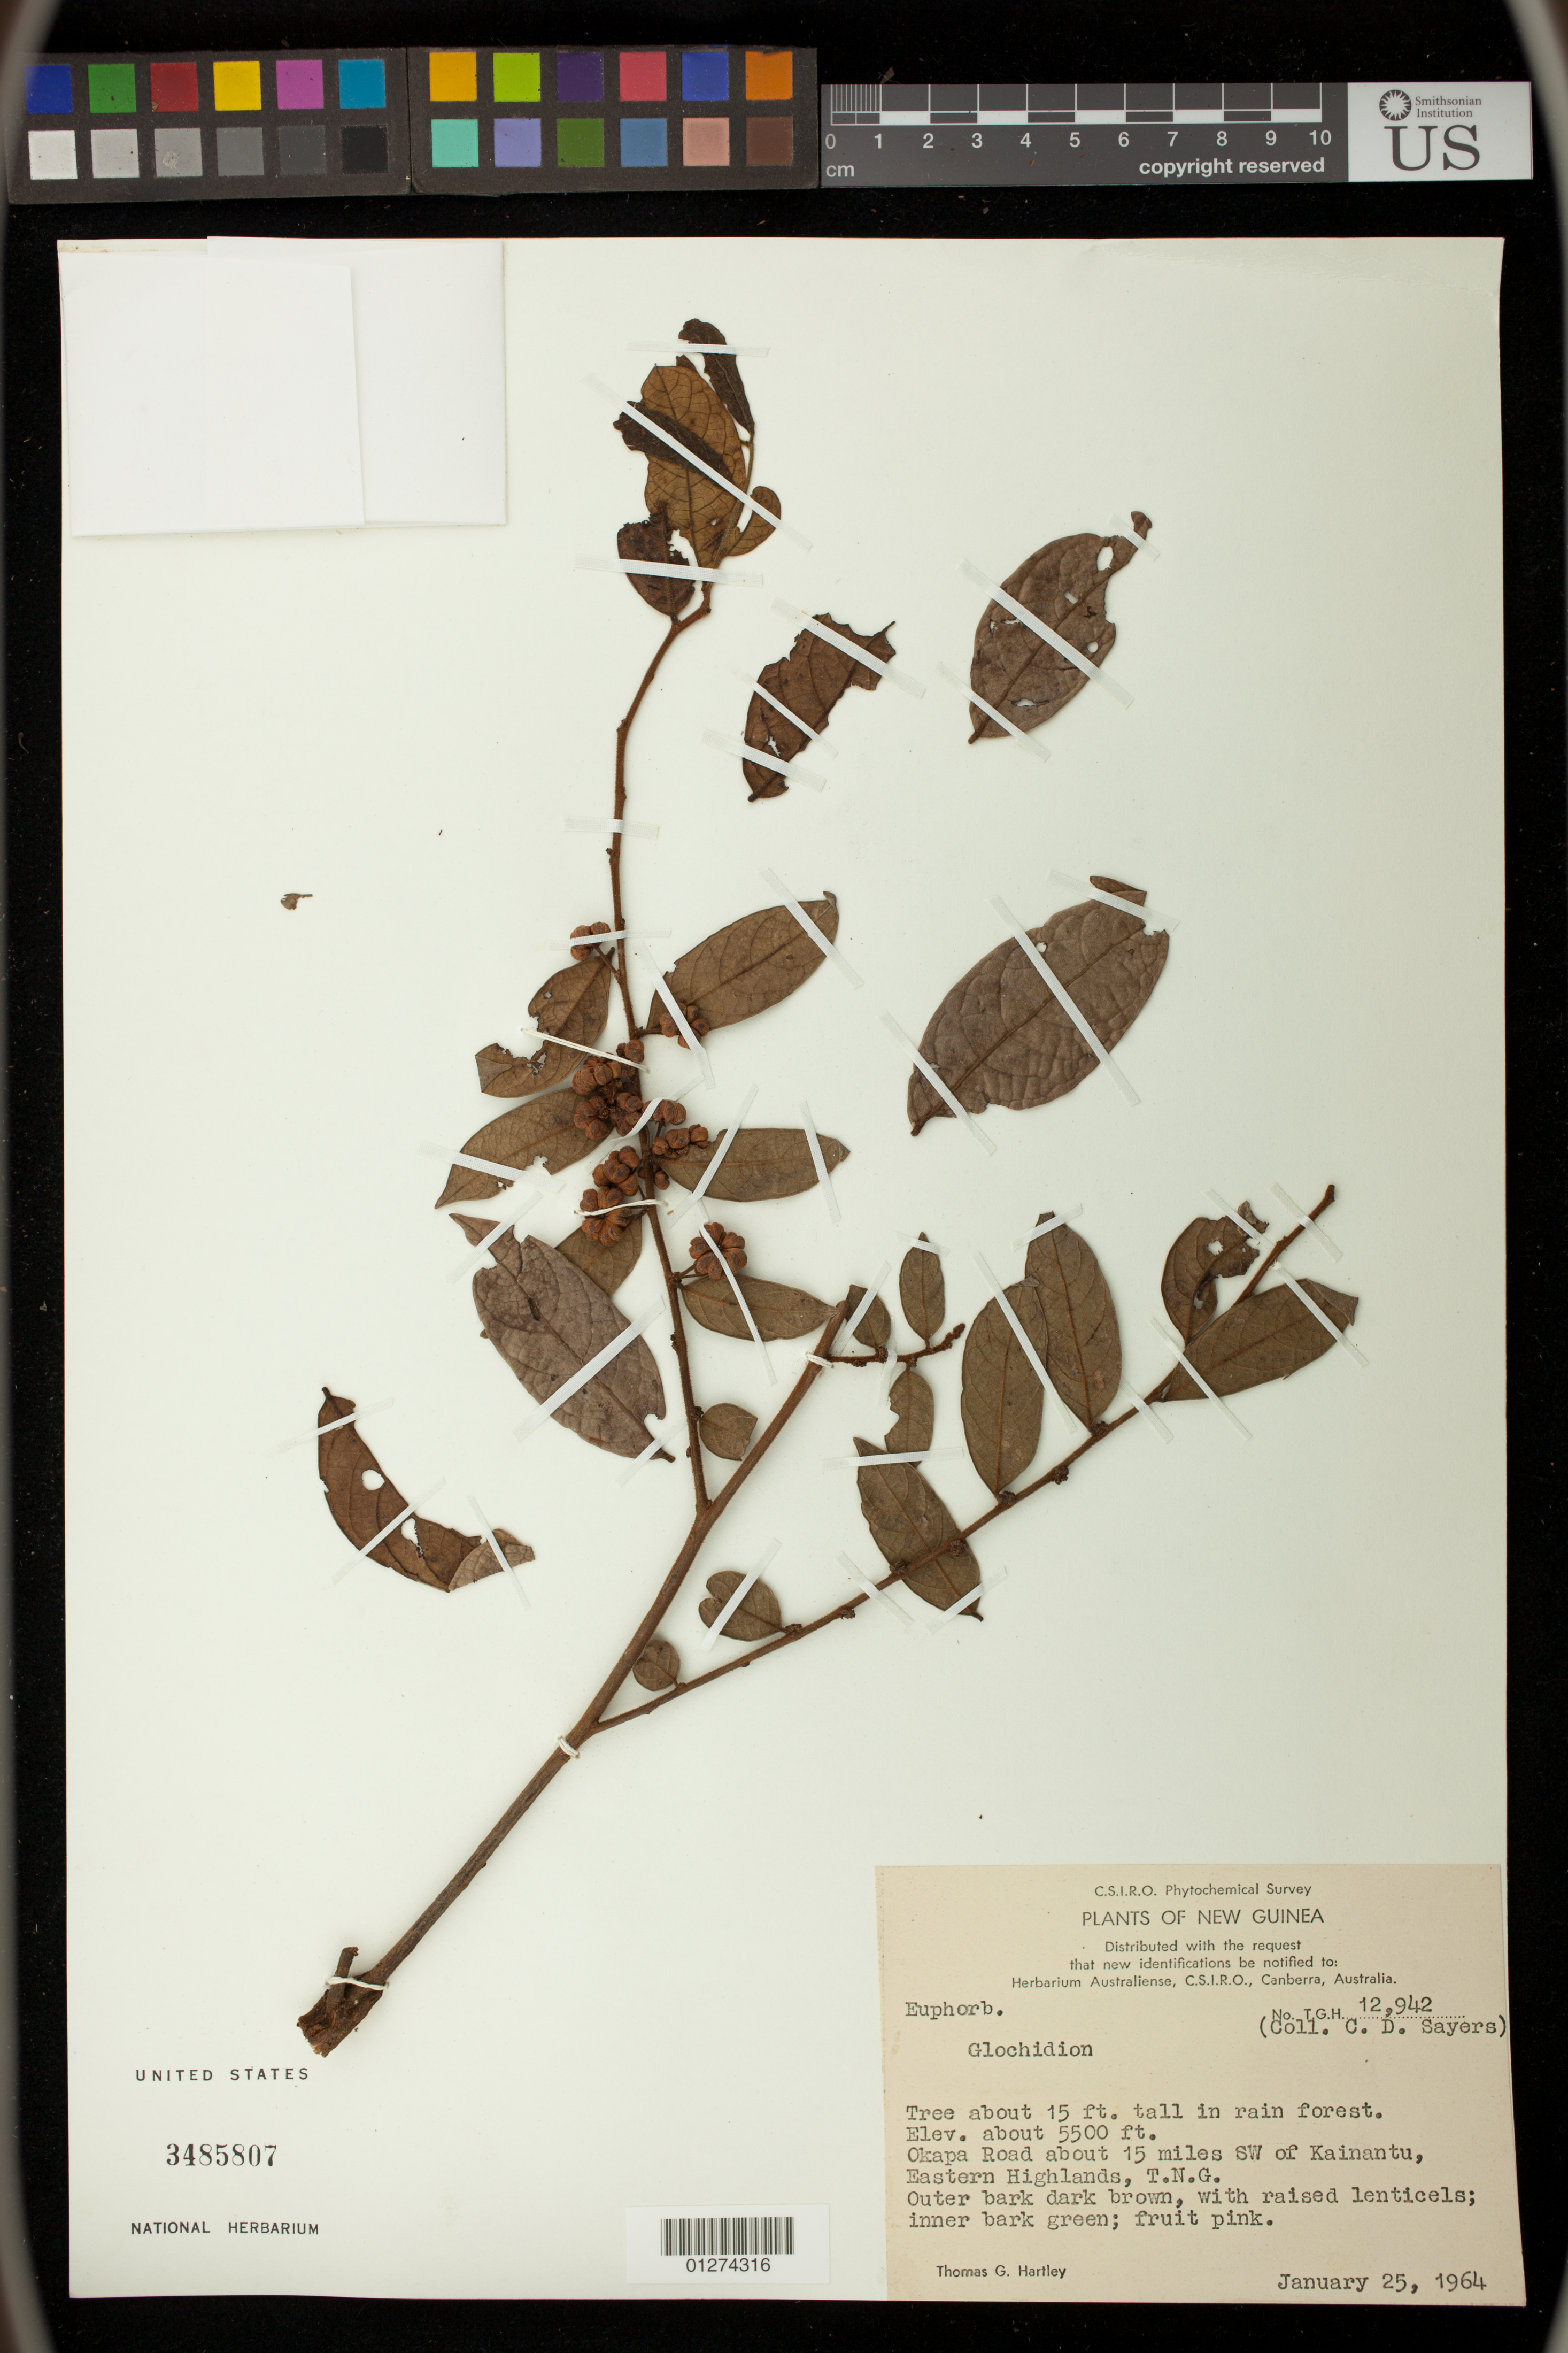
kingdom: Plantae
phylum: Tracheophyta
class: Magnoliopsida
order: Malpighiales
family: Phyllanthaceae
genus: Glochidion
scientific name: Glochidion sp.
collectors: T. G. Hartley & C. Sayers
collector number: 12942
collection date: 1964-01-25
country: Papua New Guinea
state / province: Eastern Highlands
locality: Okapa Road about 15 miles SW of Kainantu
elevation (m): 1676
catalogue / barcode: US 3485807